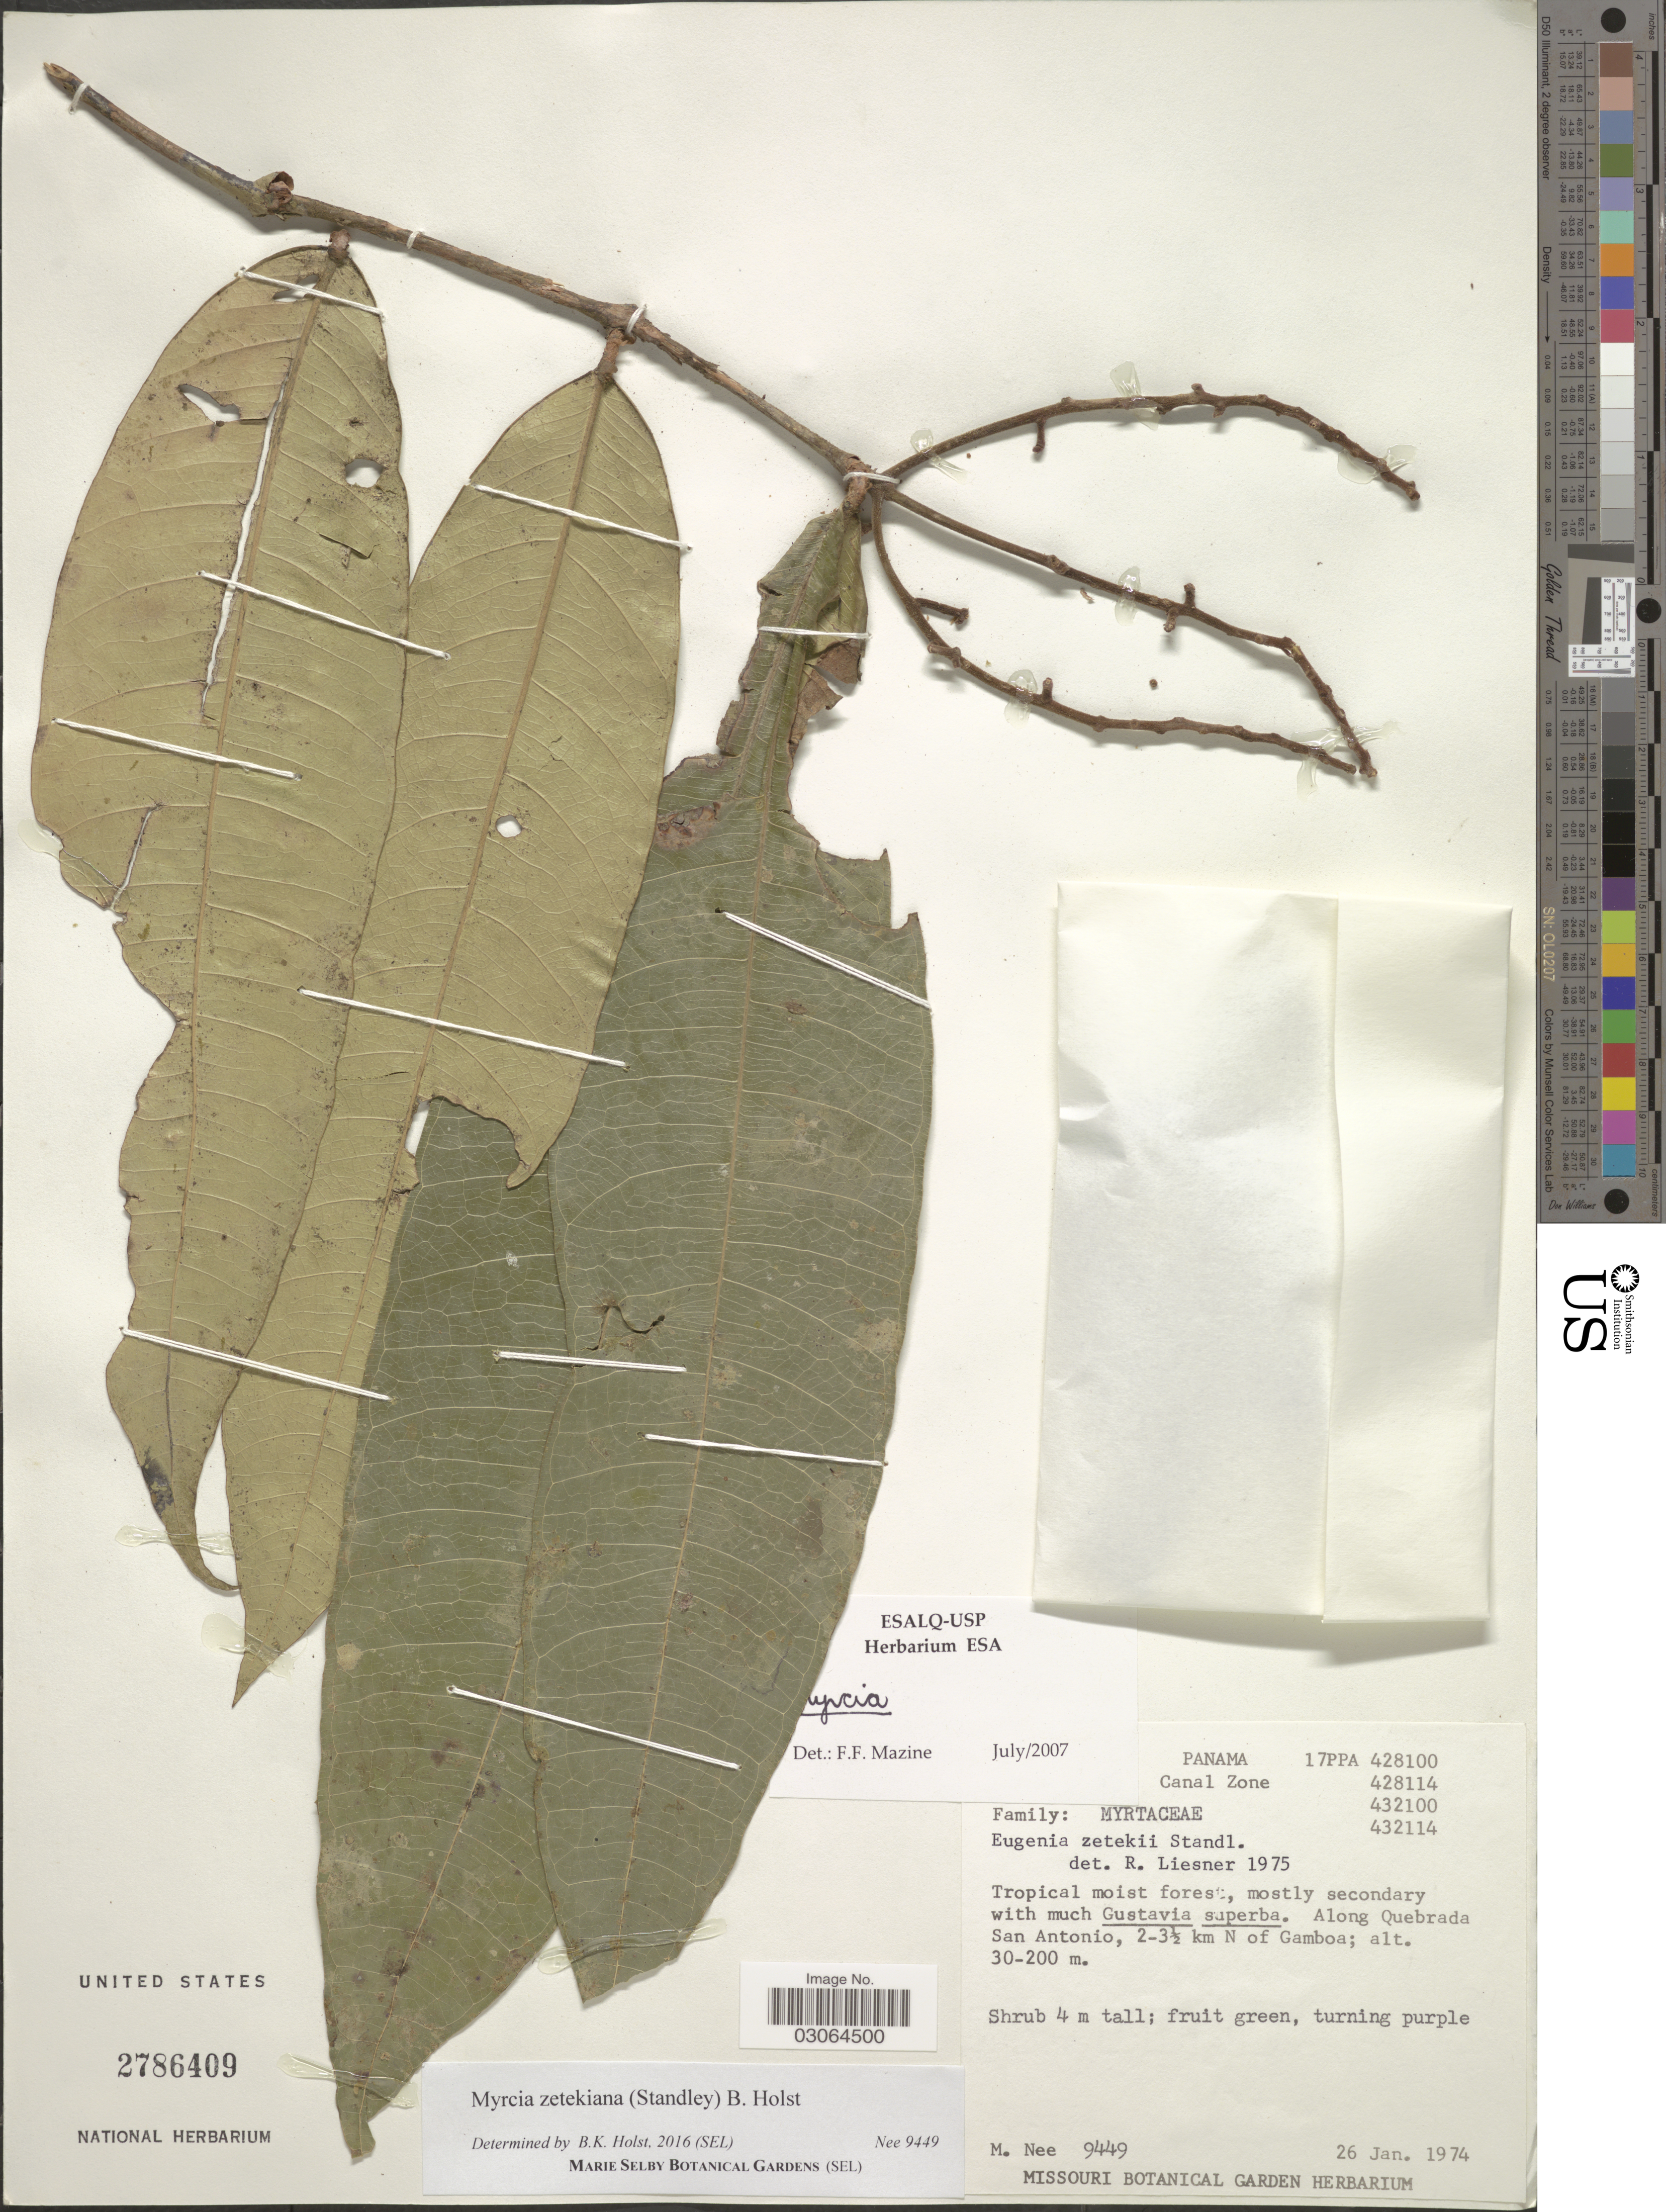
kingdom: Plantae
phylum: Tracheophyta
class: Magnoliopsida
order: Myrtales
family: Myrtaceae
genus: Myrcia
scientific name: Myrcia zetekiana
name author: (Standl.) B. Holst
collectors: M. Nee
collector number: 9449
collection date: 1974-01-26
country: Panama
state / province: Colón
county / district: Canal Zone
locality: Canal Zone, Tropical moist forest, Along Quebrada San Antonio, 2-3½ km N of Gamboa.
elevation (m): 30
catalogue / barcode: US 2786409